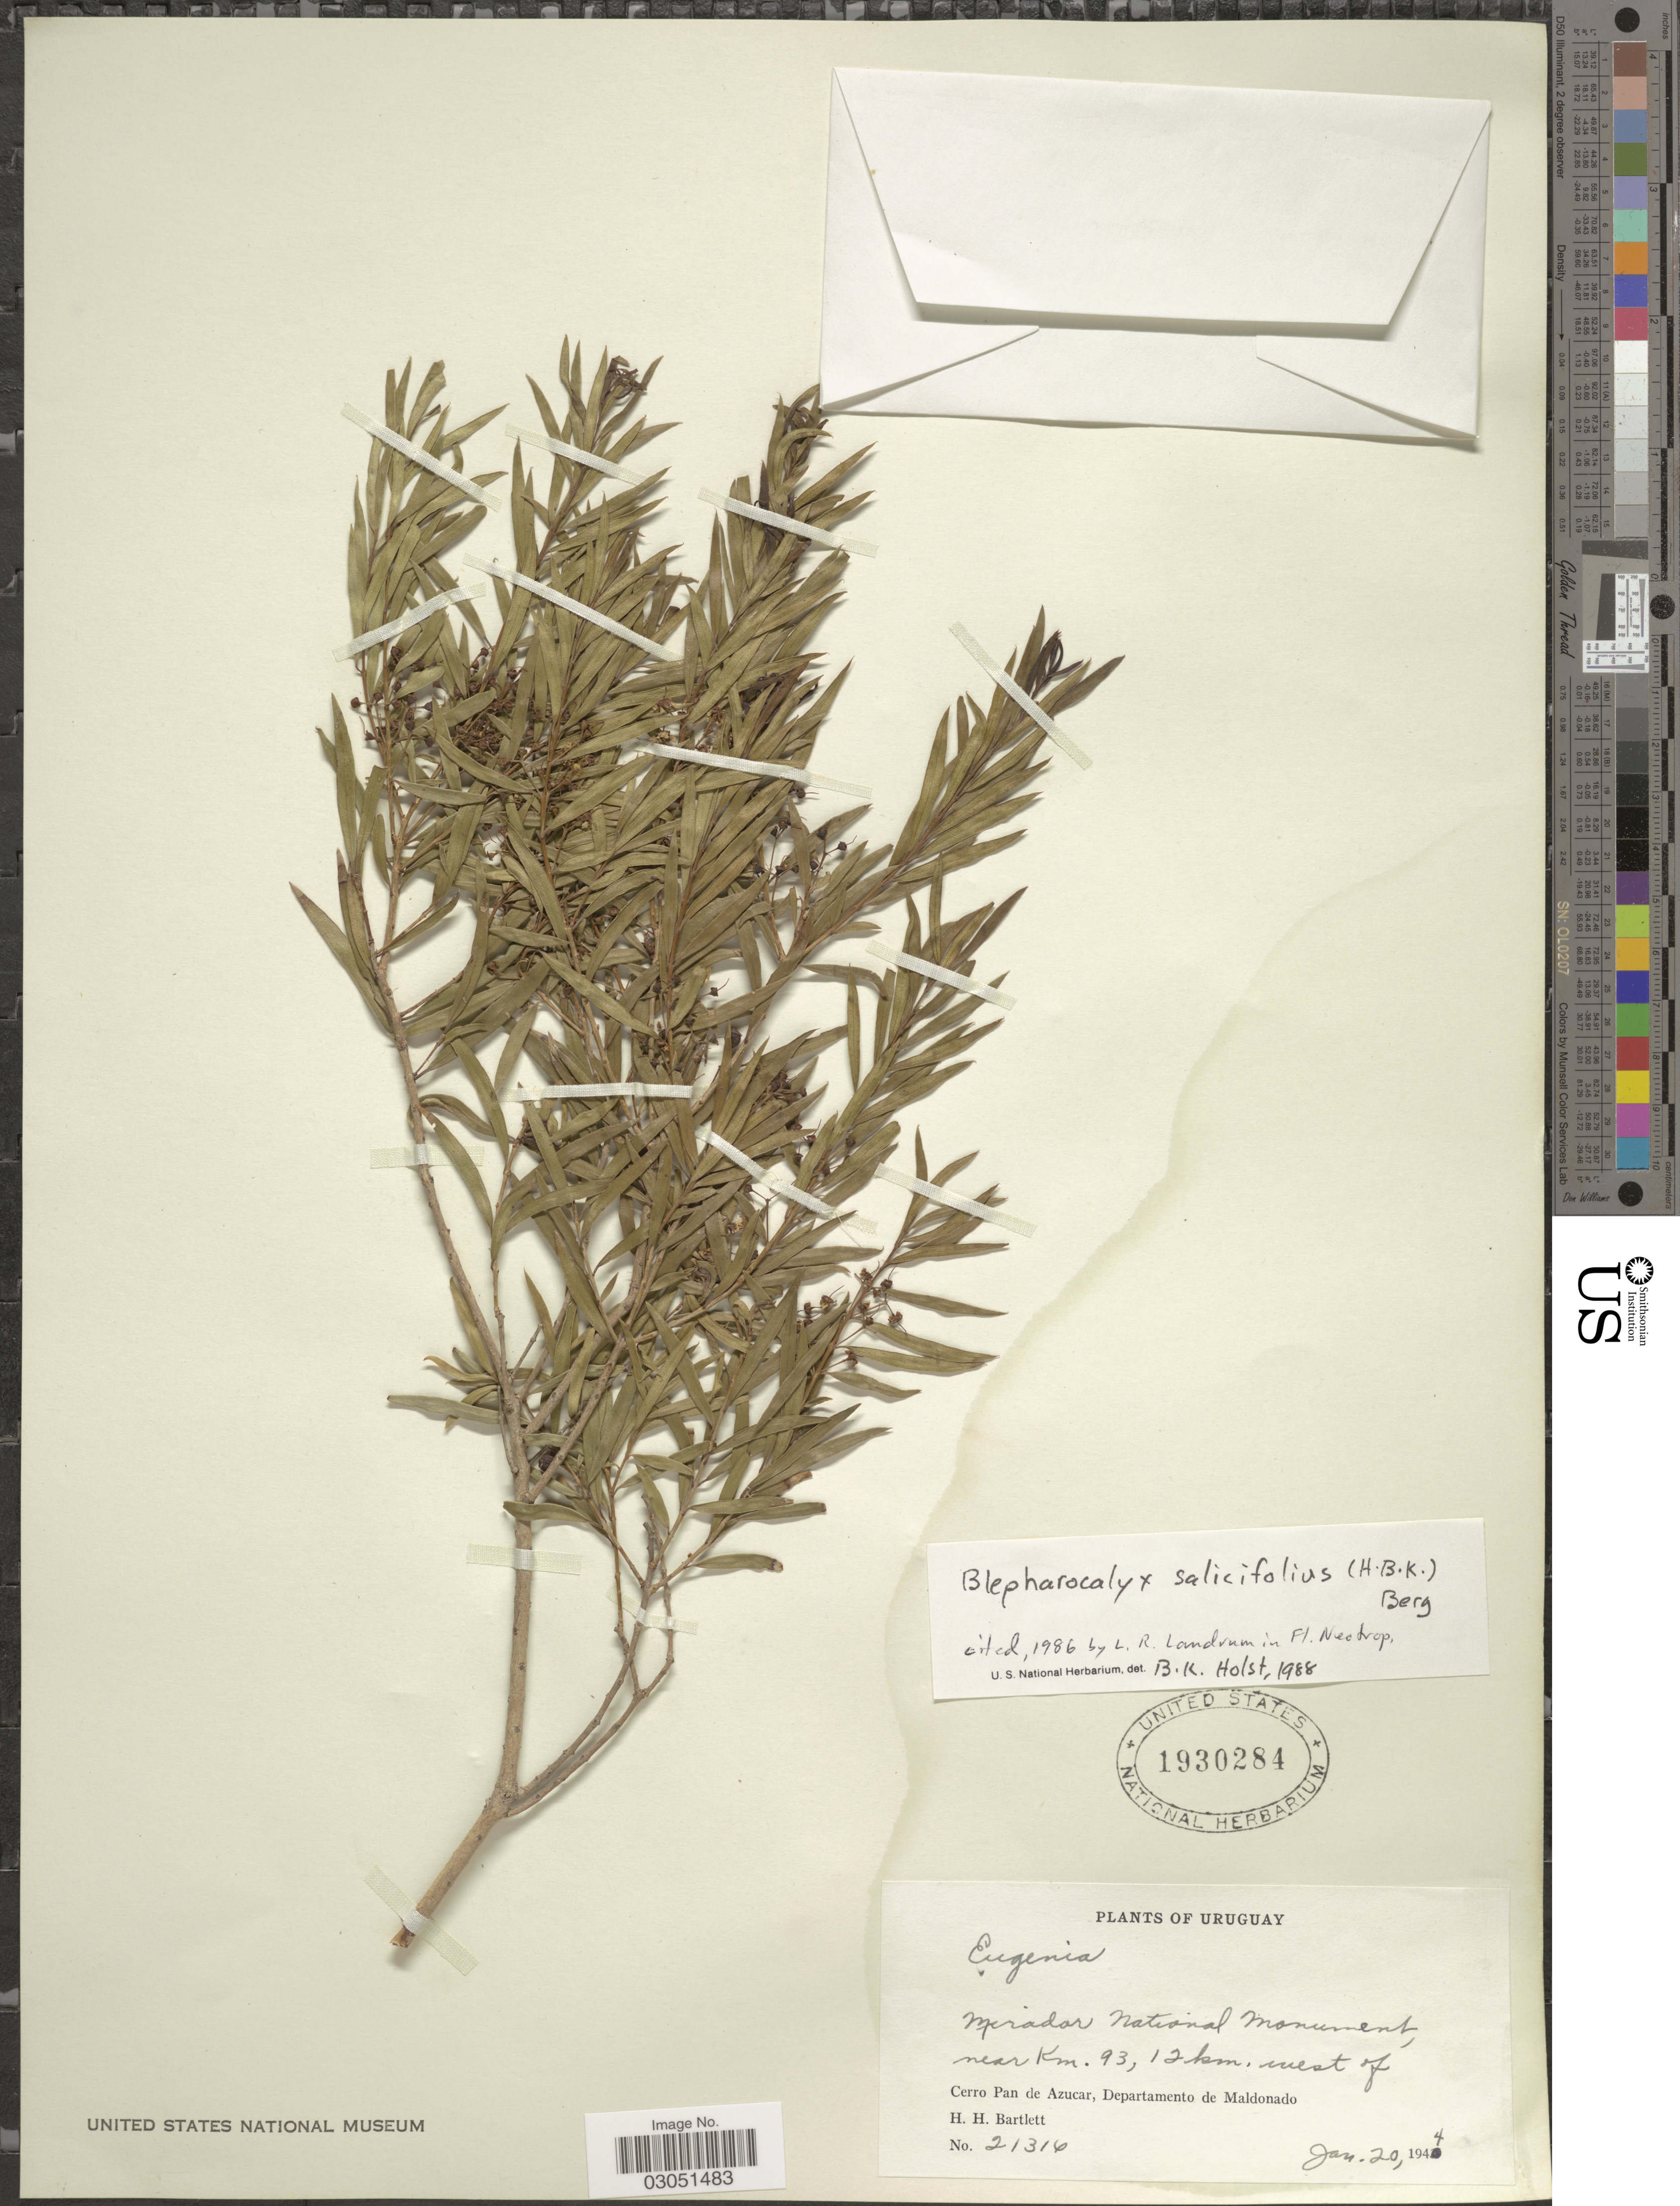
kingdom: Plantae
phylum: Tracheophyta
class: Magnoliopsida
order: Myrtales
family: Myrtaceae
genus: Blepharocalyx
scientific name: Blepharocalyx salicifolius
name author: (Kunth) O. Berg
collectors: H. H. Bartlett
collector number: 21316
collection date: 1944-01-20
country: Uruguay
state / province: Maldonado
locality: Mirador National Monument, near Km. 93, 12 km. west of Cerro Pan de Azucar, Departamento de Maldonado.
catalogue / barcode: US 1930284